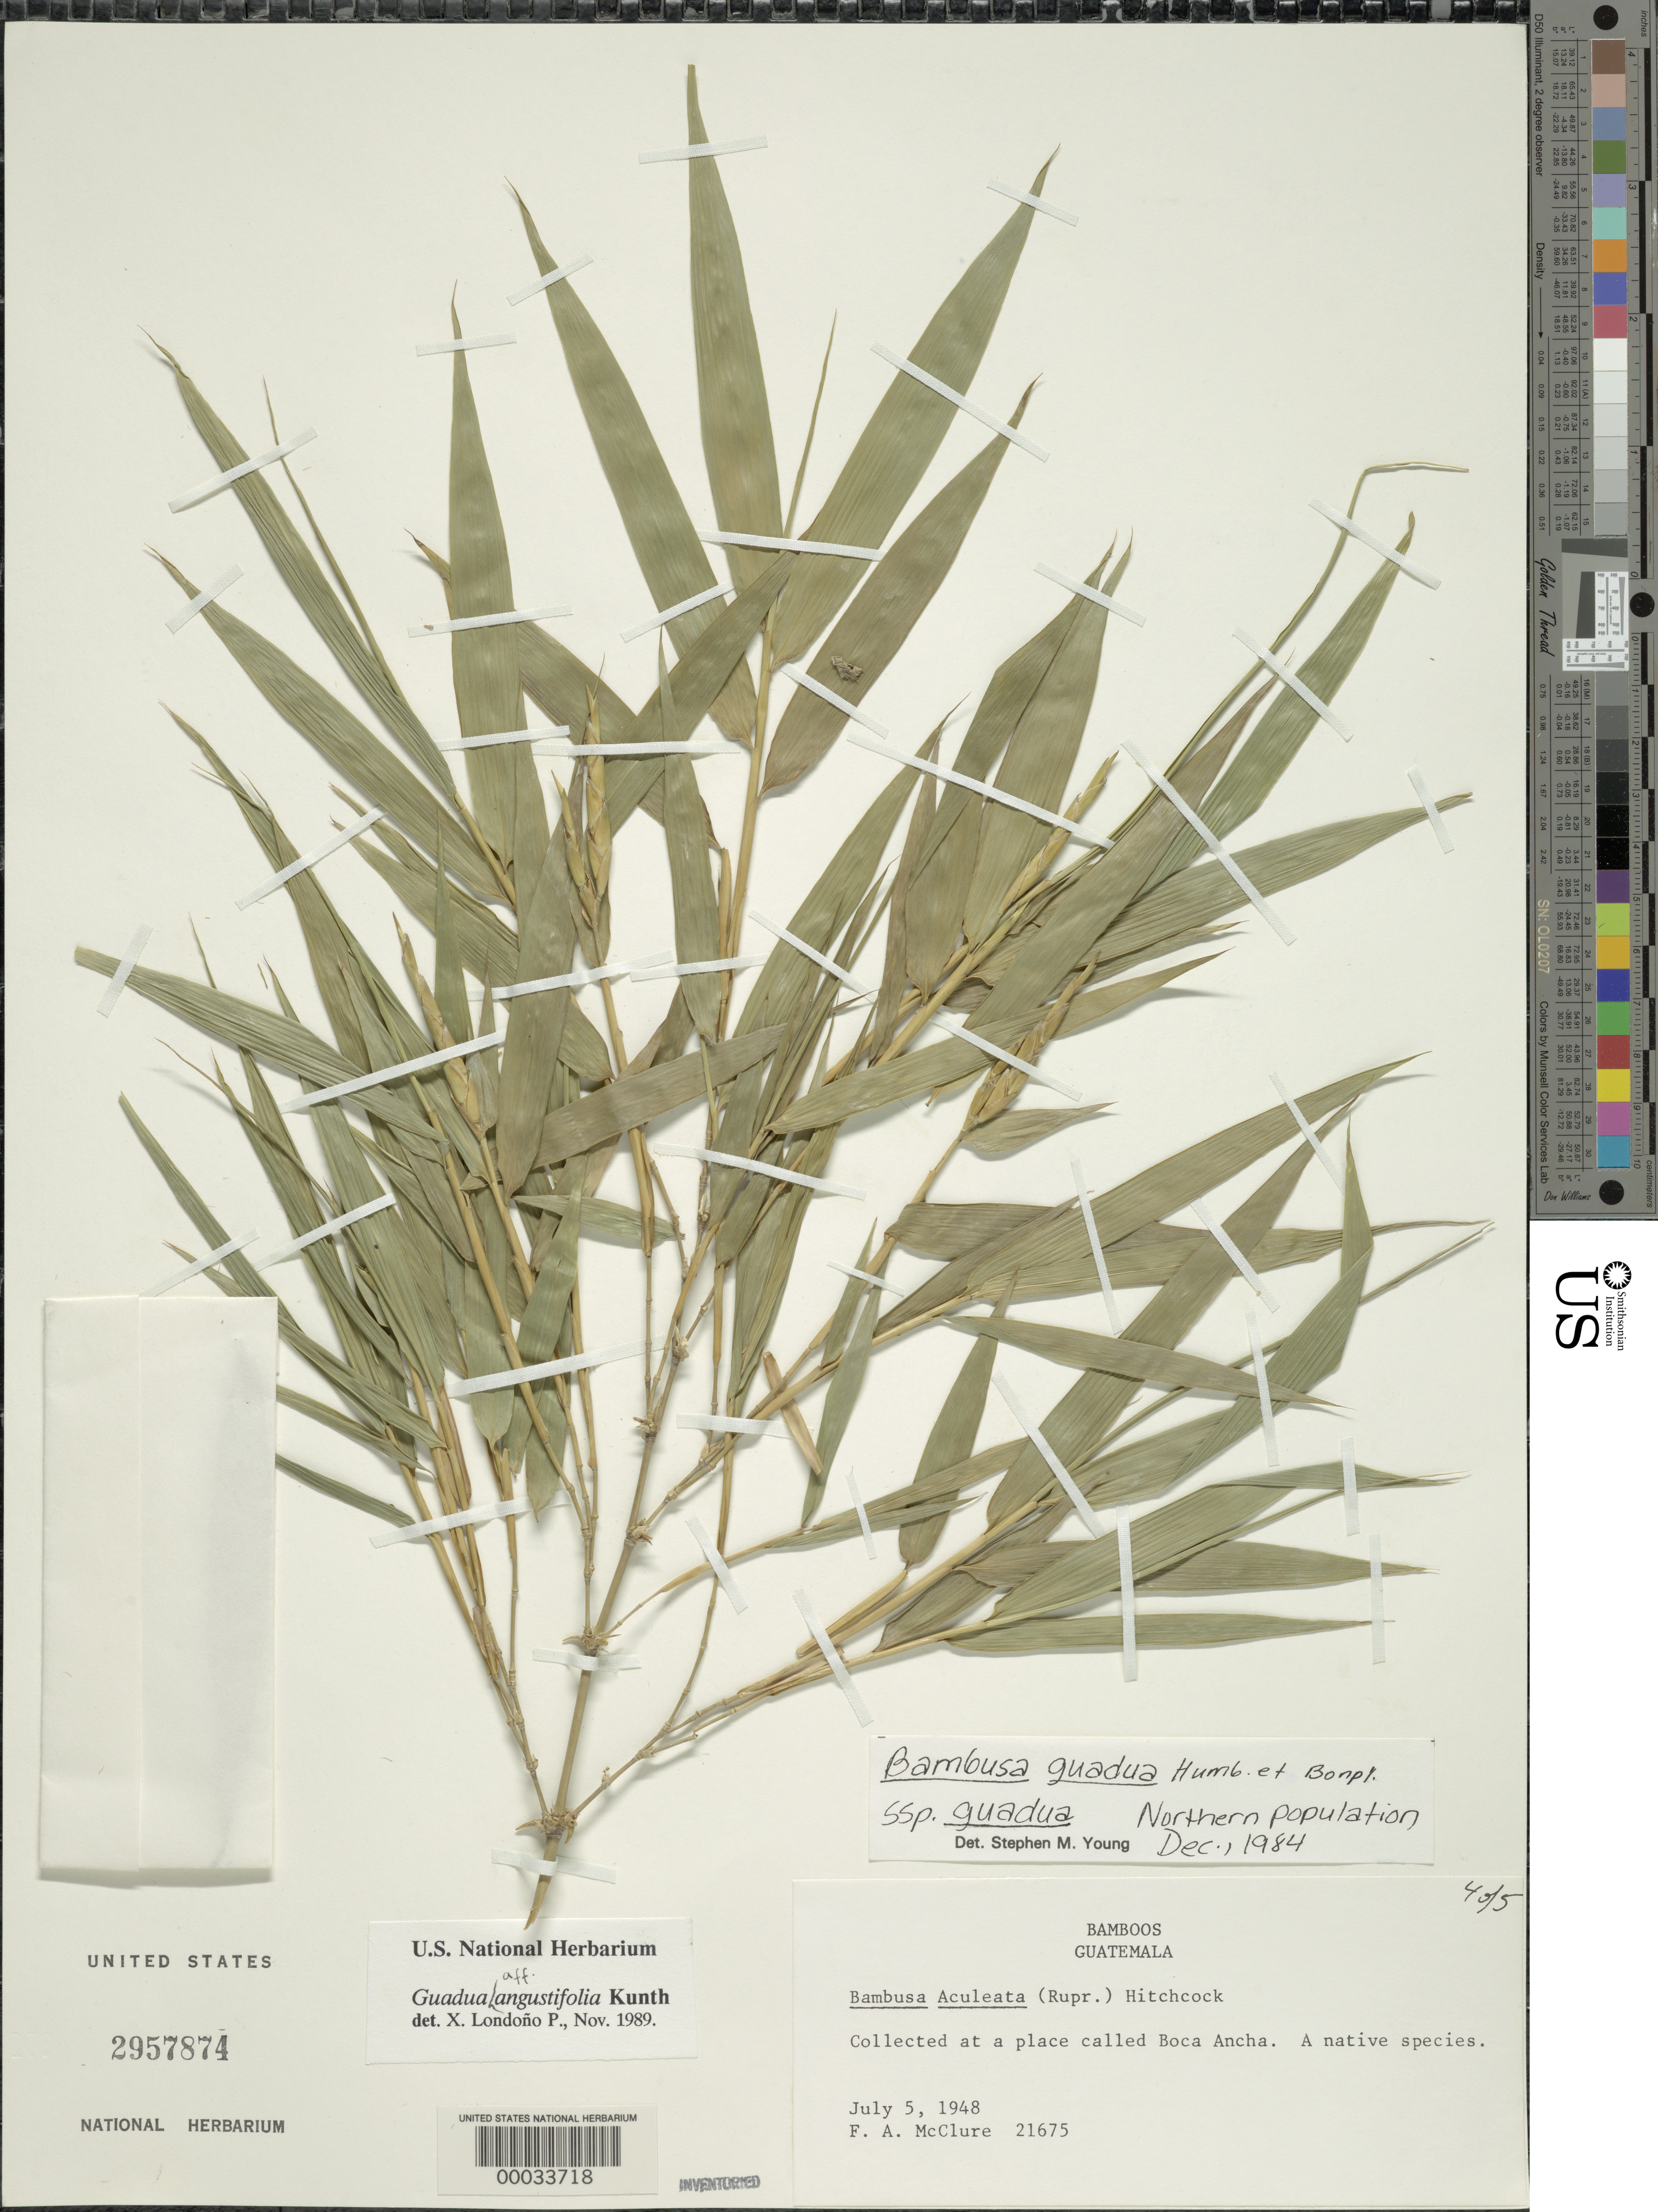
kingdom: Plantae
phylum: Tracheophyta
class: Liliopsida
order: Poales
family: Poaceae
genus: Guadua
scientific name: Guadua angustifolia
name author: Kunth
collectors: F. A. McClure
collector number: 21675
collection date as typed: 05 Jul 1948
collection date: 1948-07-05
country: Guatemala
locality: Boca ancha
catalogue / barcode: US 2957874